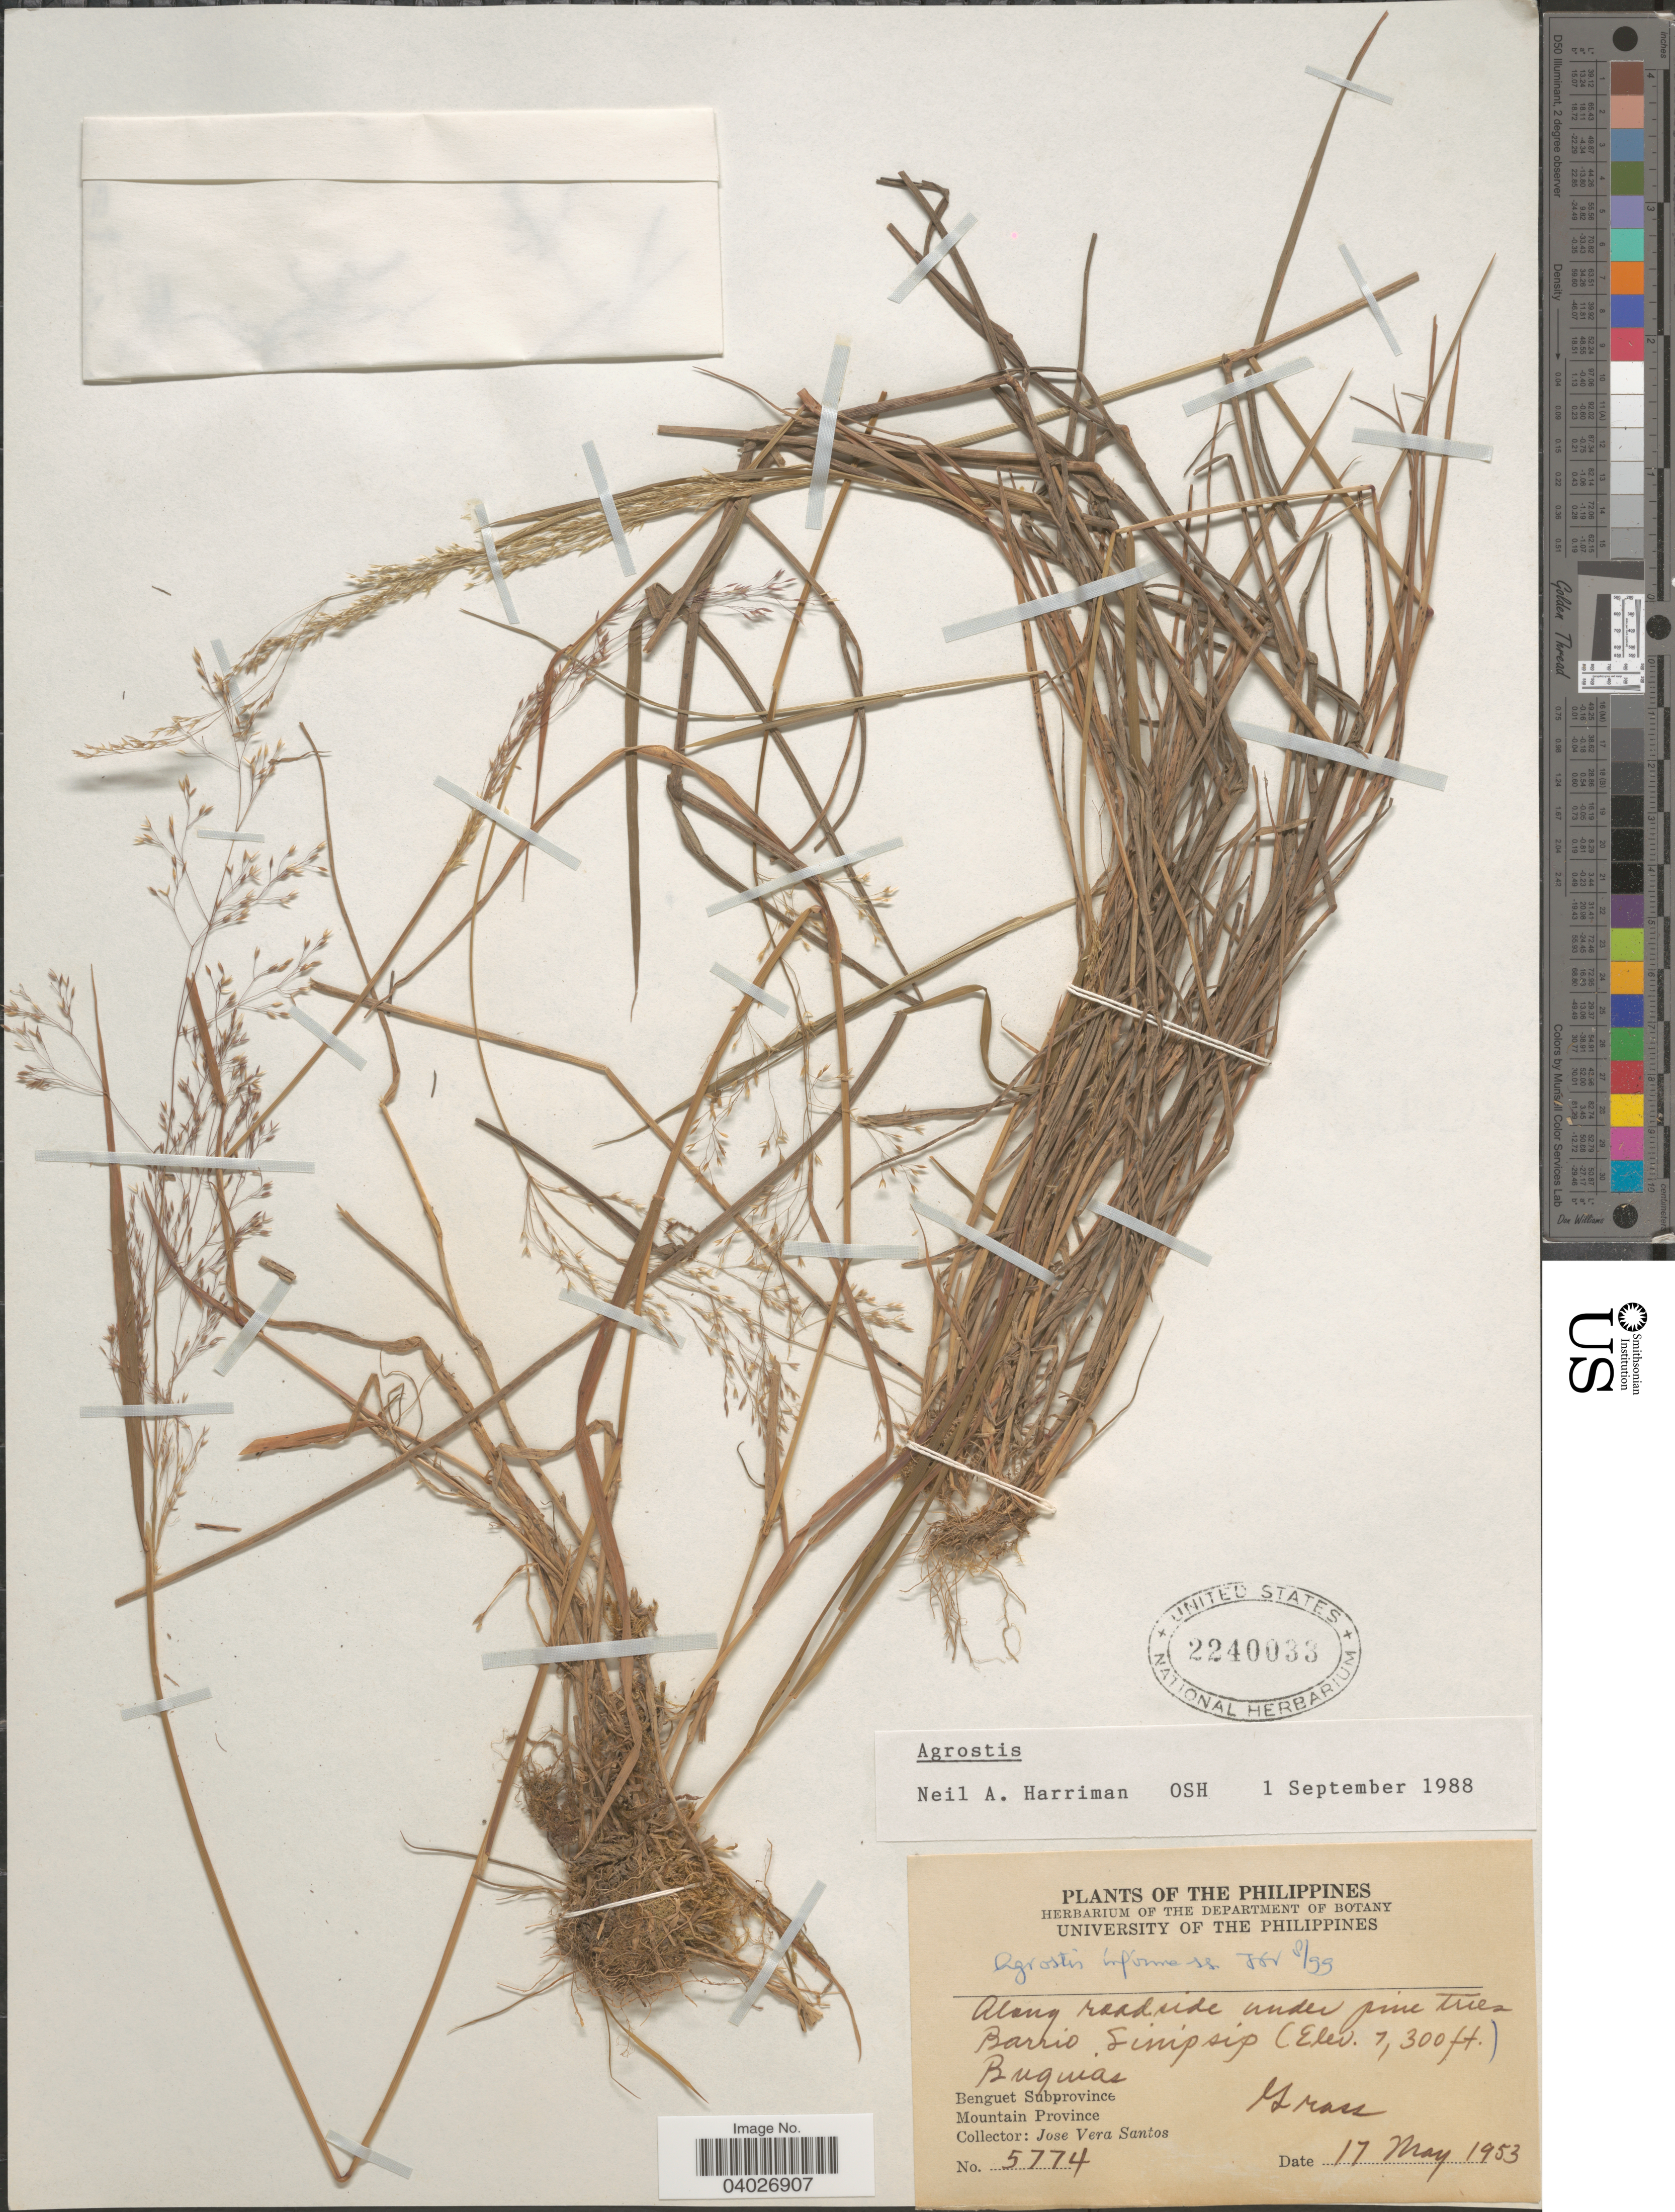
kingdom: Plantae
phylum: Tracheophyta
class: Liliopsida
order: Poales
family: Poaceae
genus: Agrostis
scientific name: Agrostis infirma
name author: Büse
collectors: J. V. Santos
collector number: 5774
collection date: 1953-05-17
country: Philippines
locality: Barrio, Sinipsip. Buguias. Benguet Subprovince. Mountain Province.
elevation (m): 2225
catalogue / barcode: US 2240033